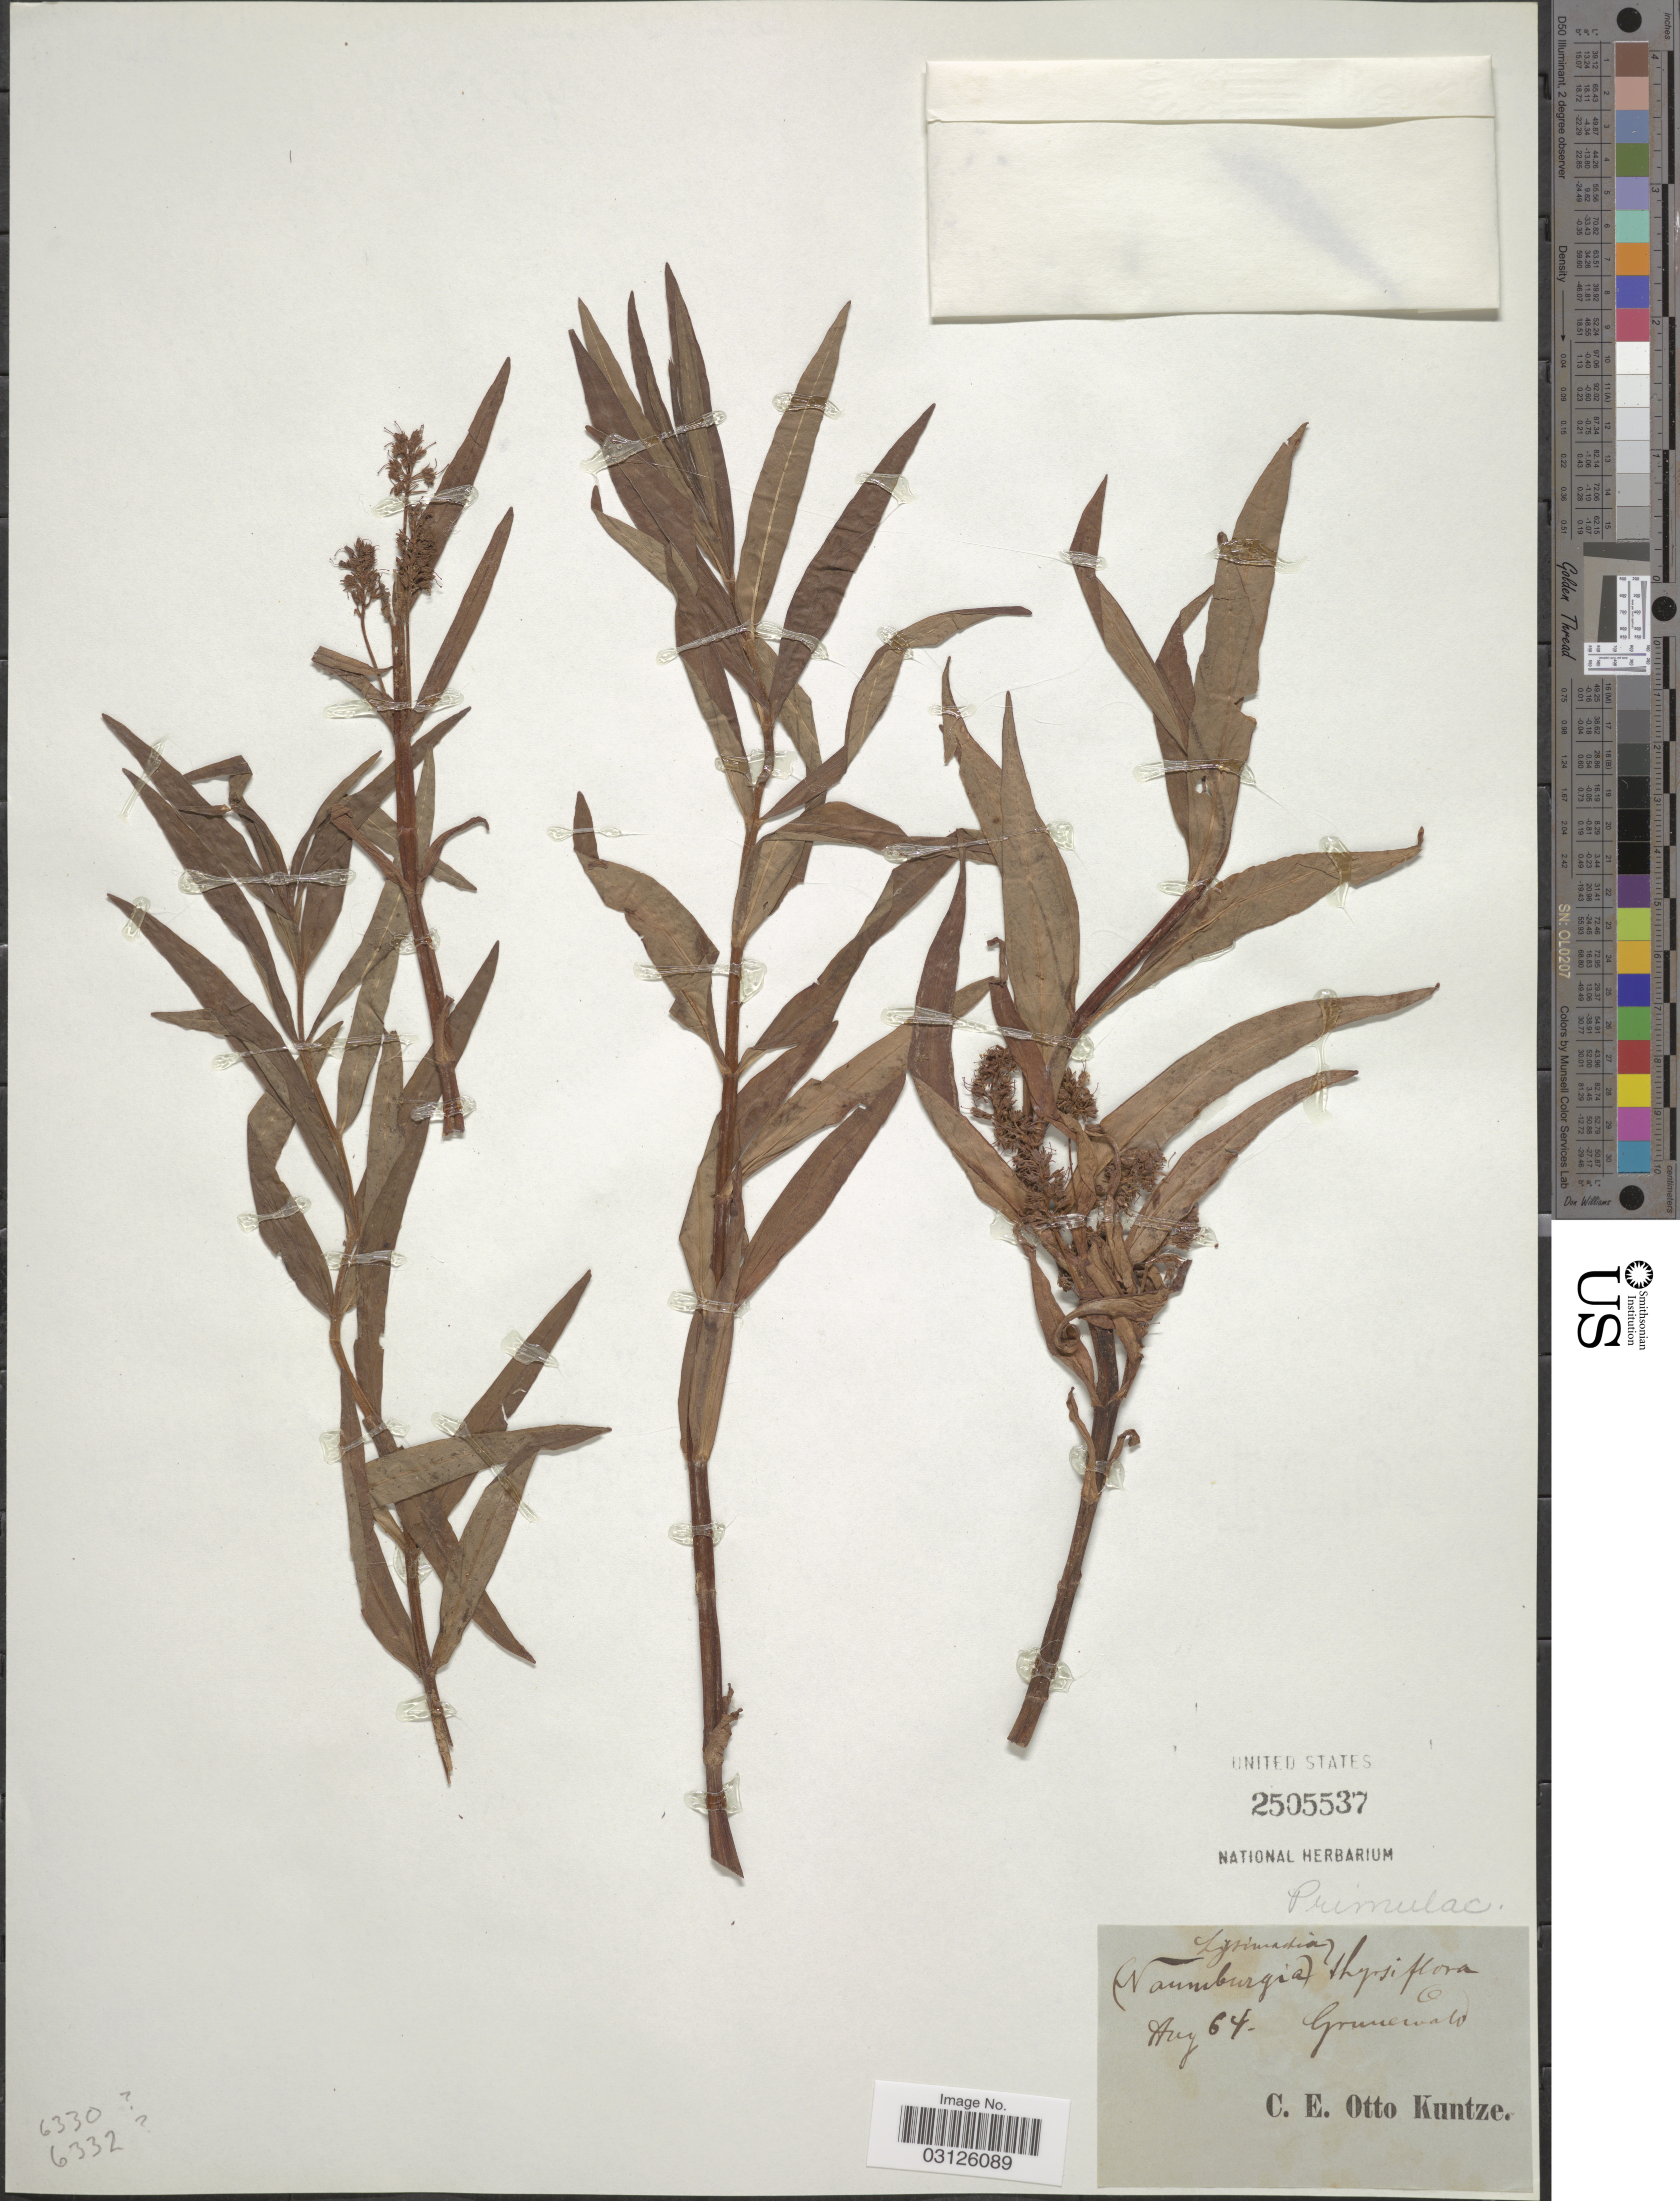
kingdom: Plantae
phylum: Tracheophyta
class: Magnoliopsida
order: Ericales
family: Primulaceae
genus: Lysimachia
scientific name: Lysimachia thyrsiflora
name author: L.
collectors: C.E.O. Kuntze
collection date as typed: Transcribed d/m/y: /8/64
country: Germany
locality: Grunewald.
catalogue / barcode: US 2505537